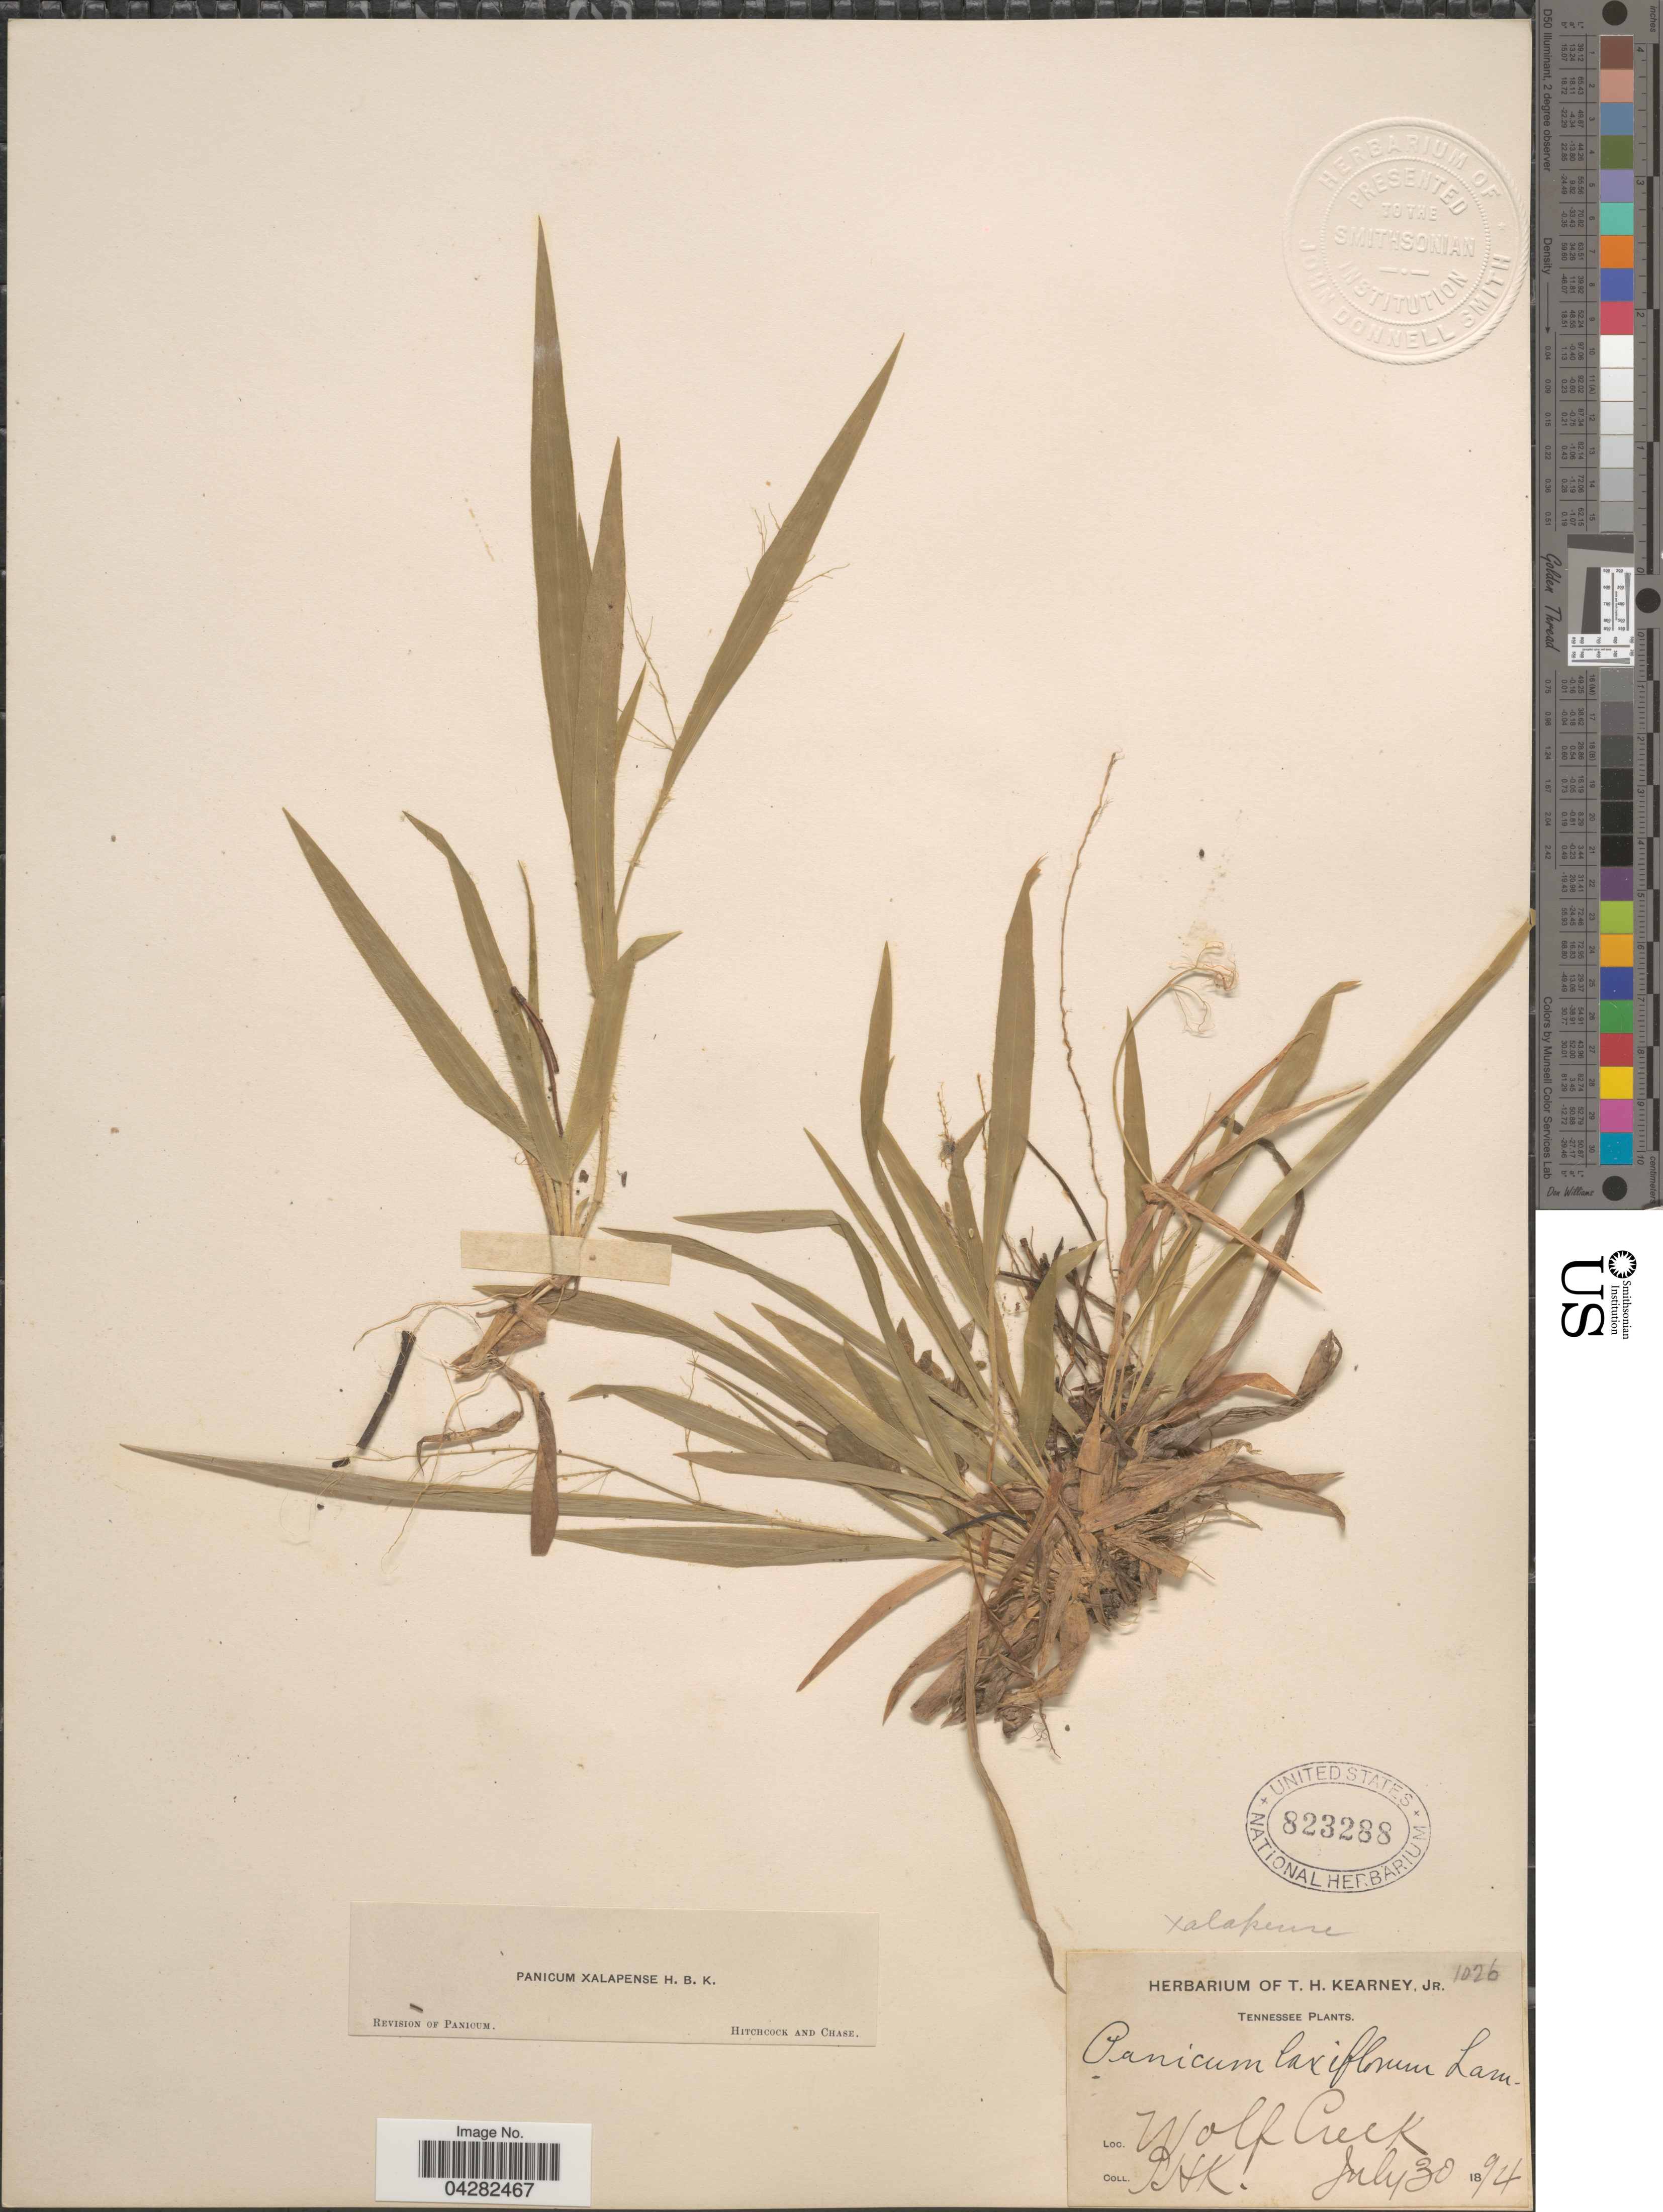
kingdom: Plantae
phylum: Tracheophyta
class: Liliopsida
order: Poales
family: Poaceae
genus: Dichanthelium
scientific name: Dichanthelium laxiflorum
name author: (Lam.) Gould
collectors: T. H. Kearney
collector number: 1026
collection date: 1894-07-30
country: United States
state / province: Tennessee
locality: Wolf Creek.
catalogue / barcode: US 823288